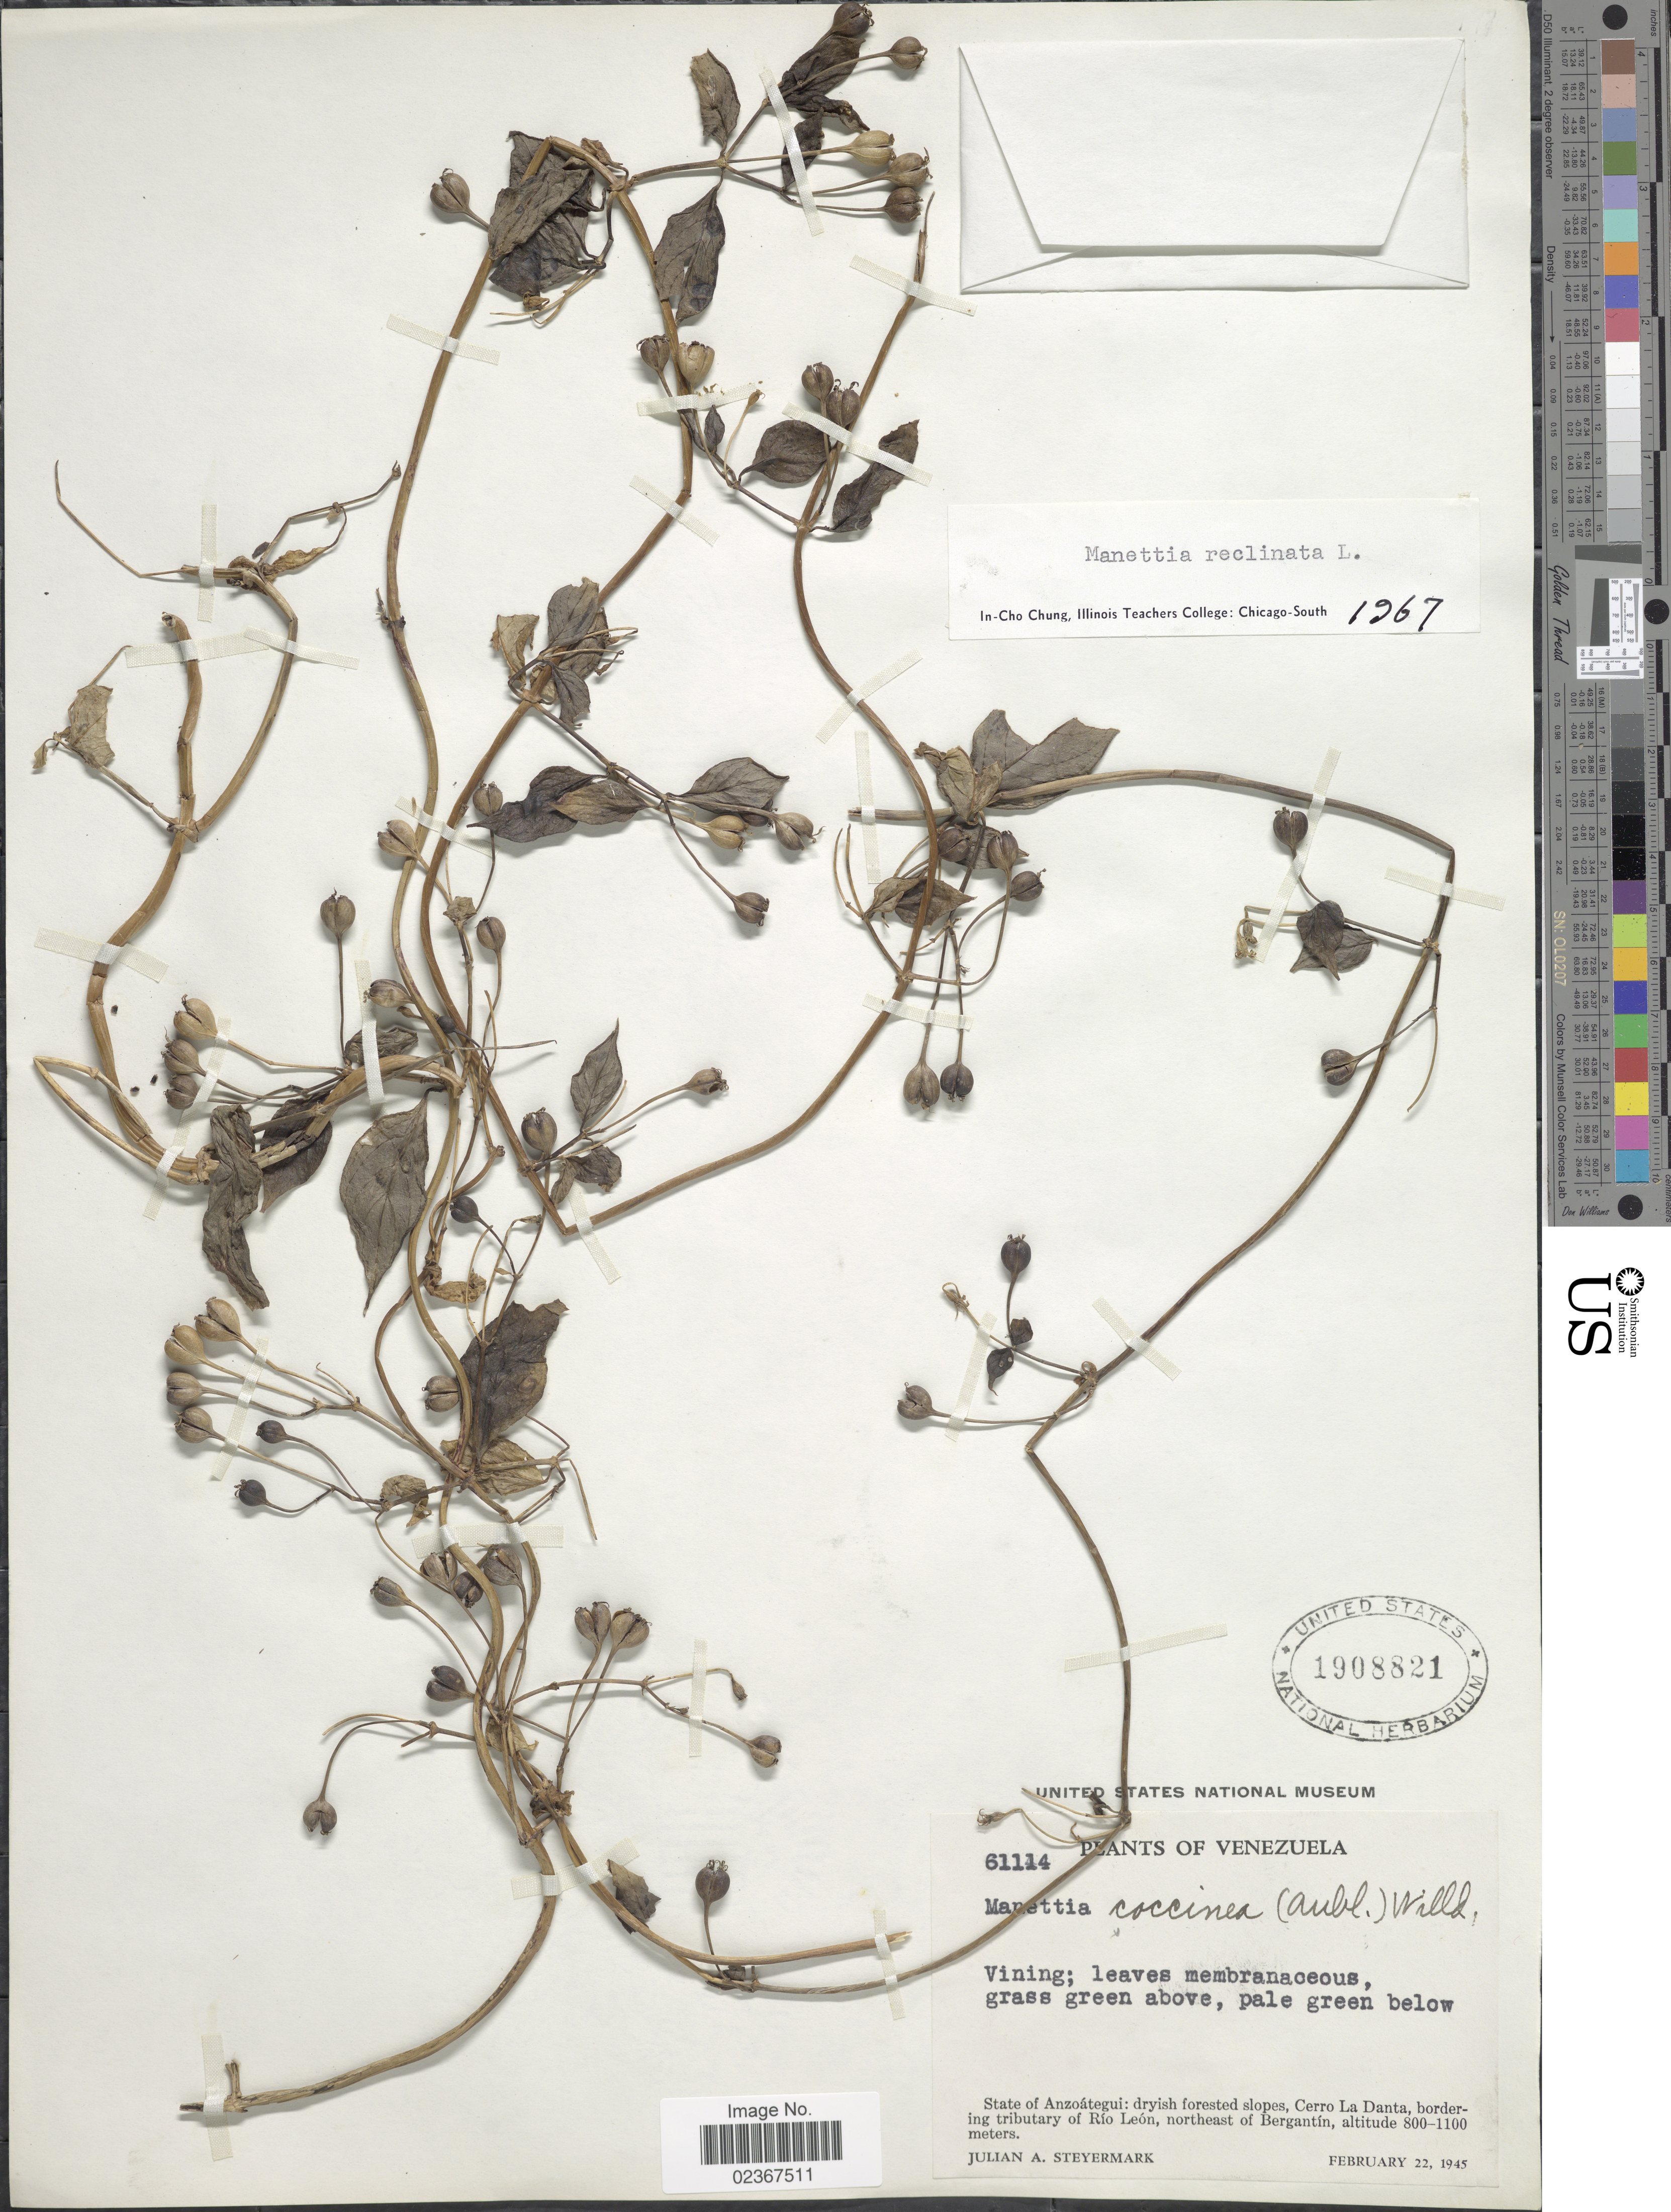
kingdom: Plantae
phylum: Tracheophyta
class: Magnoliopsida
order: Gentianales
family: Rubiaceae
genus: Manettia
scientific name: Manettia reclinata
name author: L.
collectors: J. Steyermark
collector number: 61114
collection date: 1945-02-22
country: Venezuela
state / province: Anzoategui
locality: Cerro La Danta, bordering tributary of Rio Leon, northeast of Bergantin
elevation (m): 800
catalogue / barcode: US 1908821